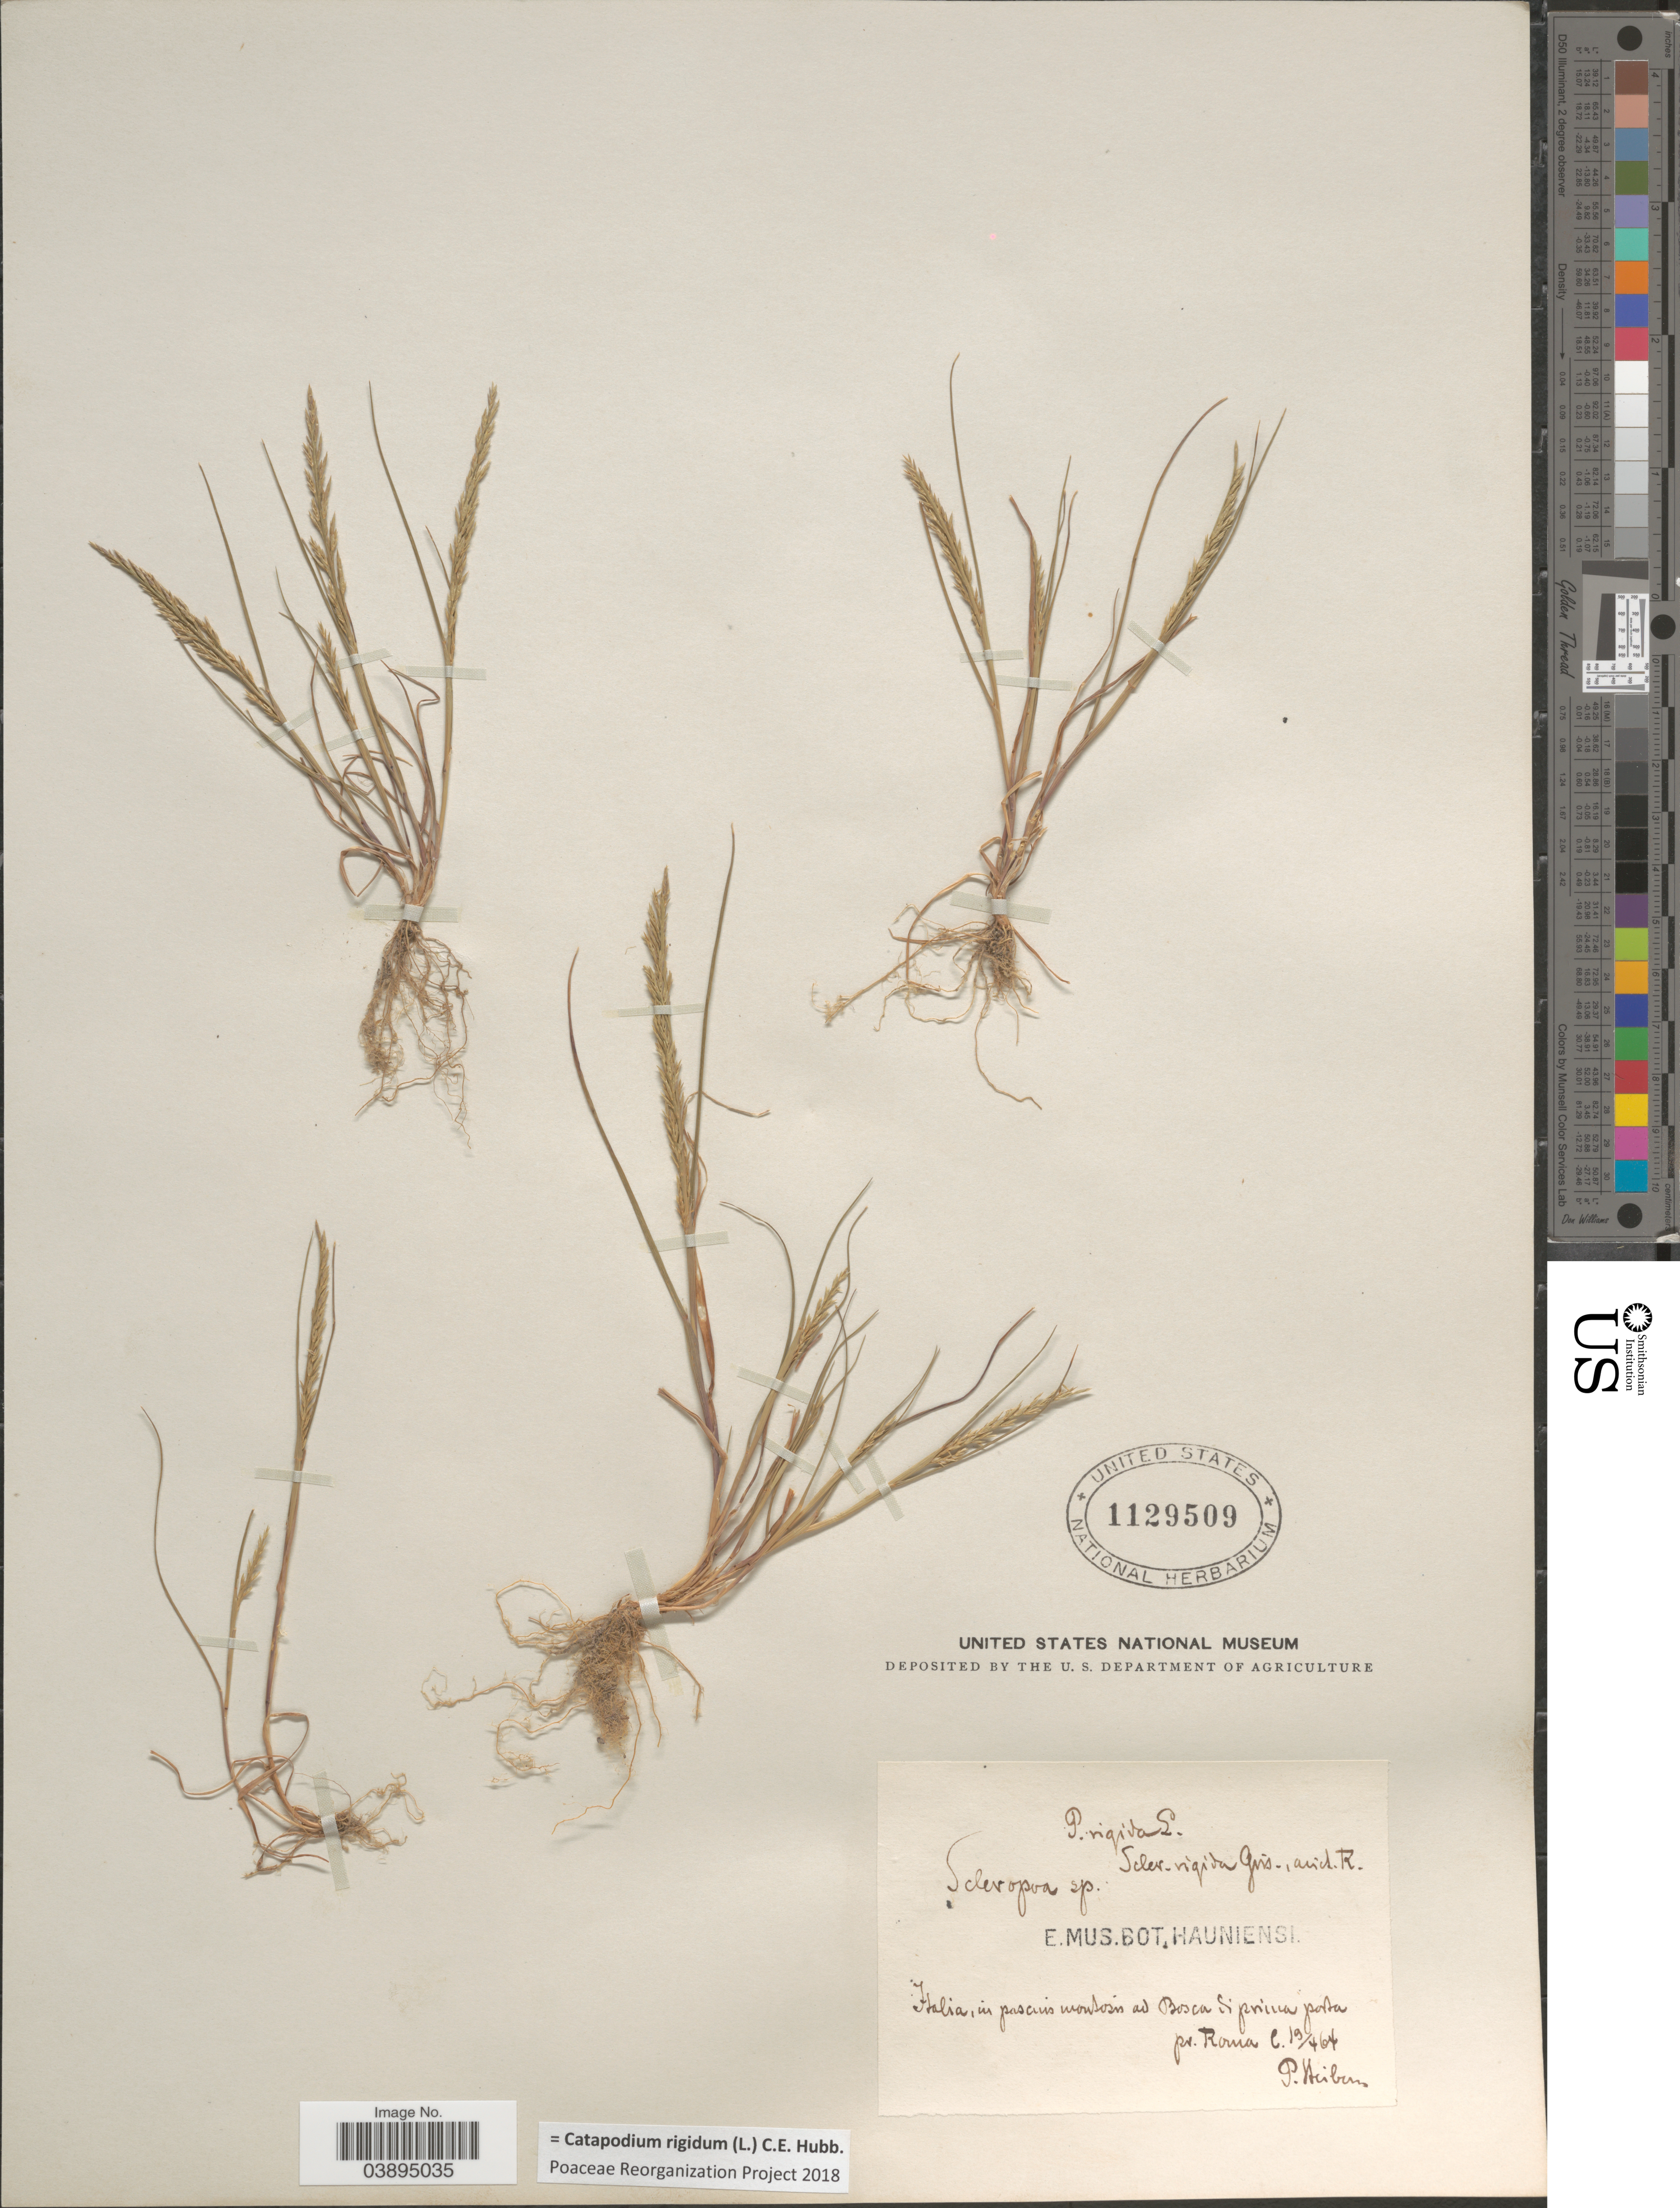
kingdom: Plantae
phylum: Tracheophyta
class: Liliopsida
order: Poales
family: Poaceae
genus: Catapodium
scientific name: Catapodium rigidum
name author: (L.) C.E. Hubb.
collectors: P. Neiburg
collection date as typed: Transcribed d/m/y: 19/4/64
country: Italy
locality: Italia, in pascuis montosis ad Bosca Sipnuca [interpreted] porta pr. Roma.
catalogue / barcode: US 1129509